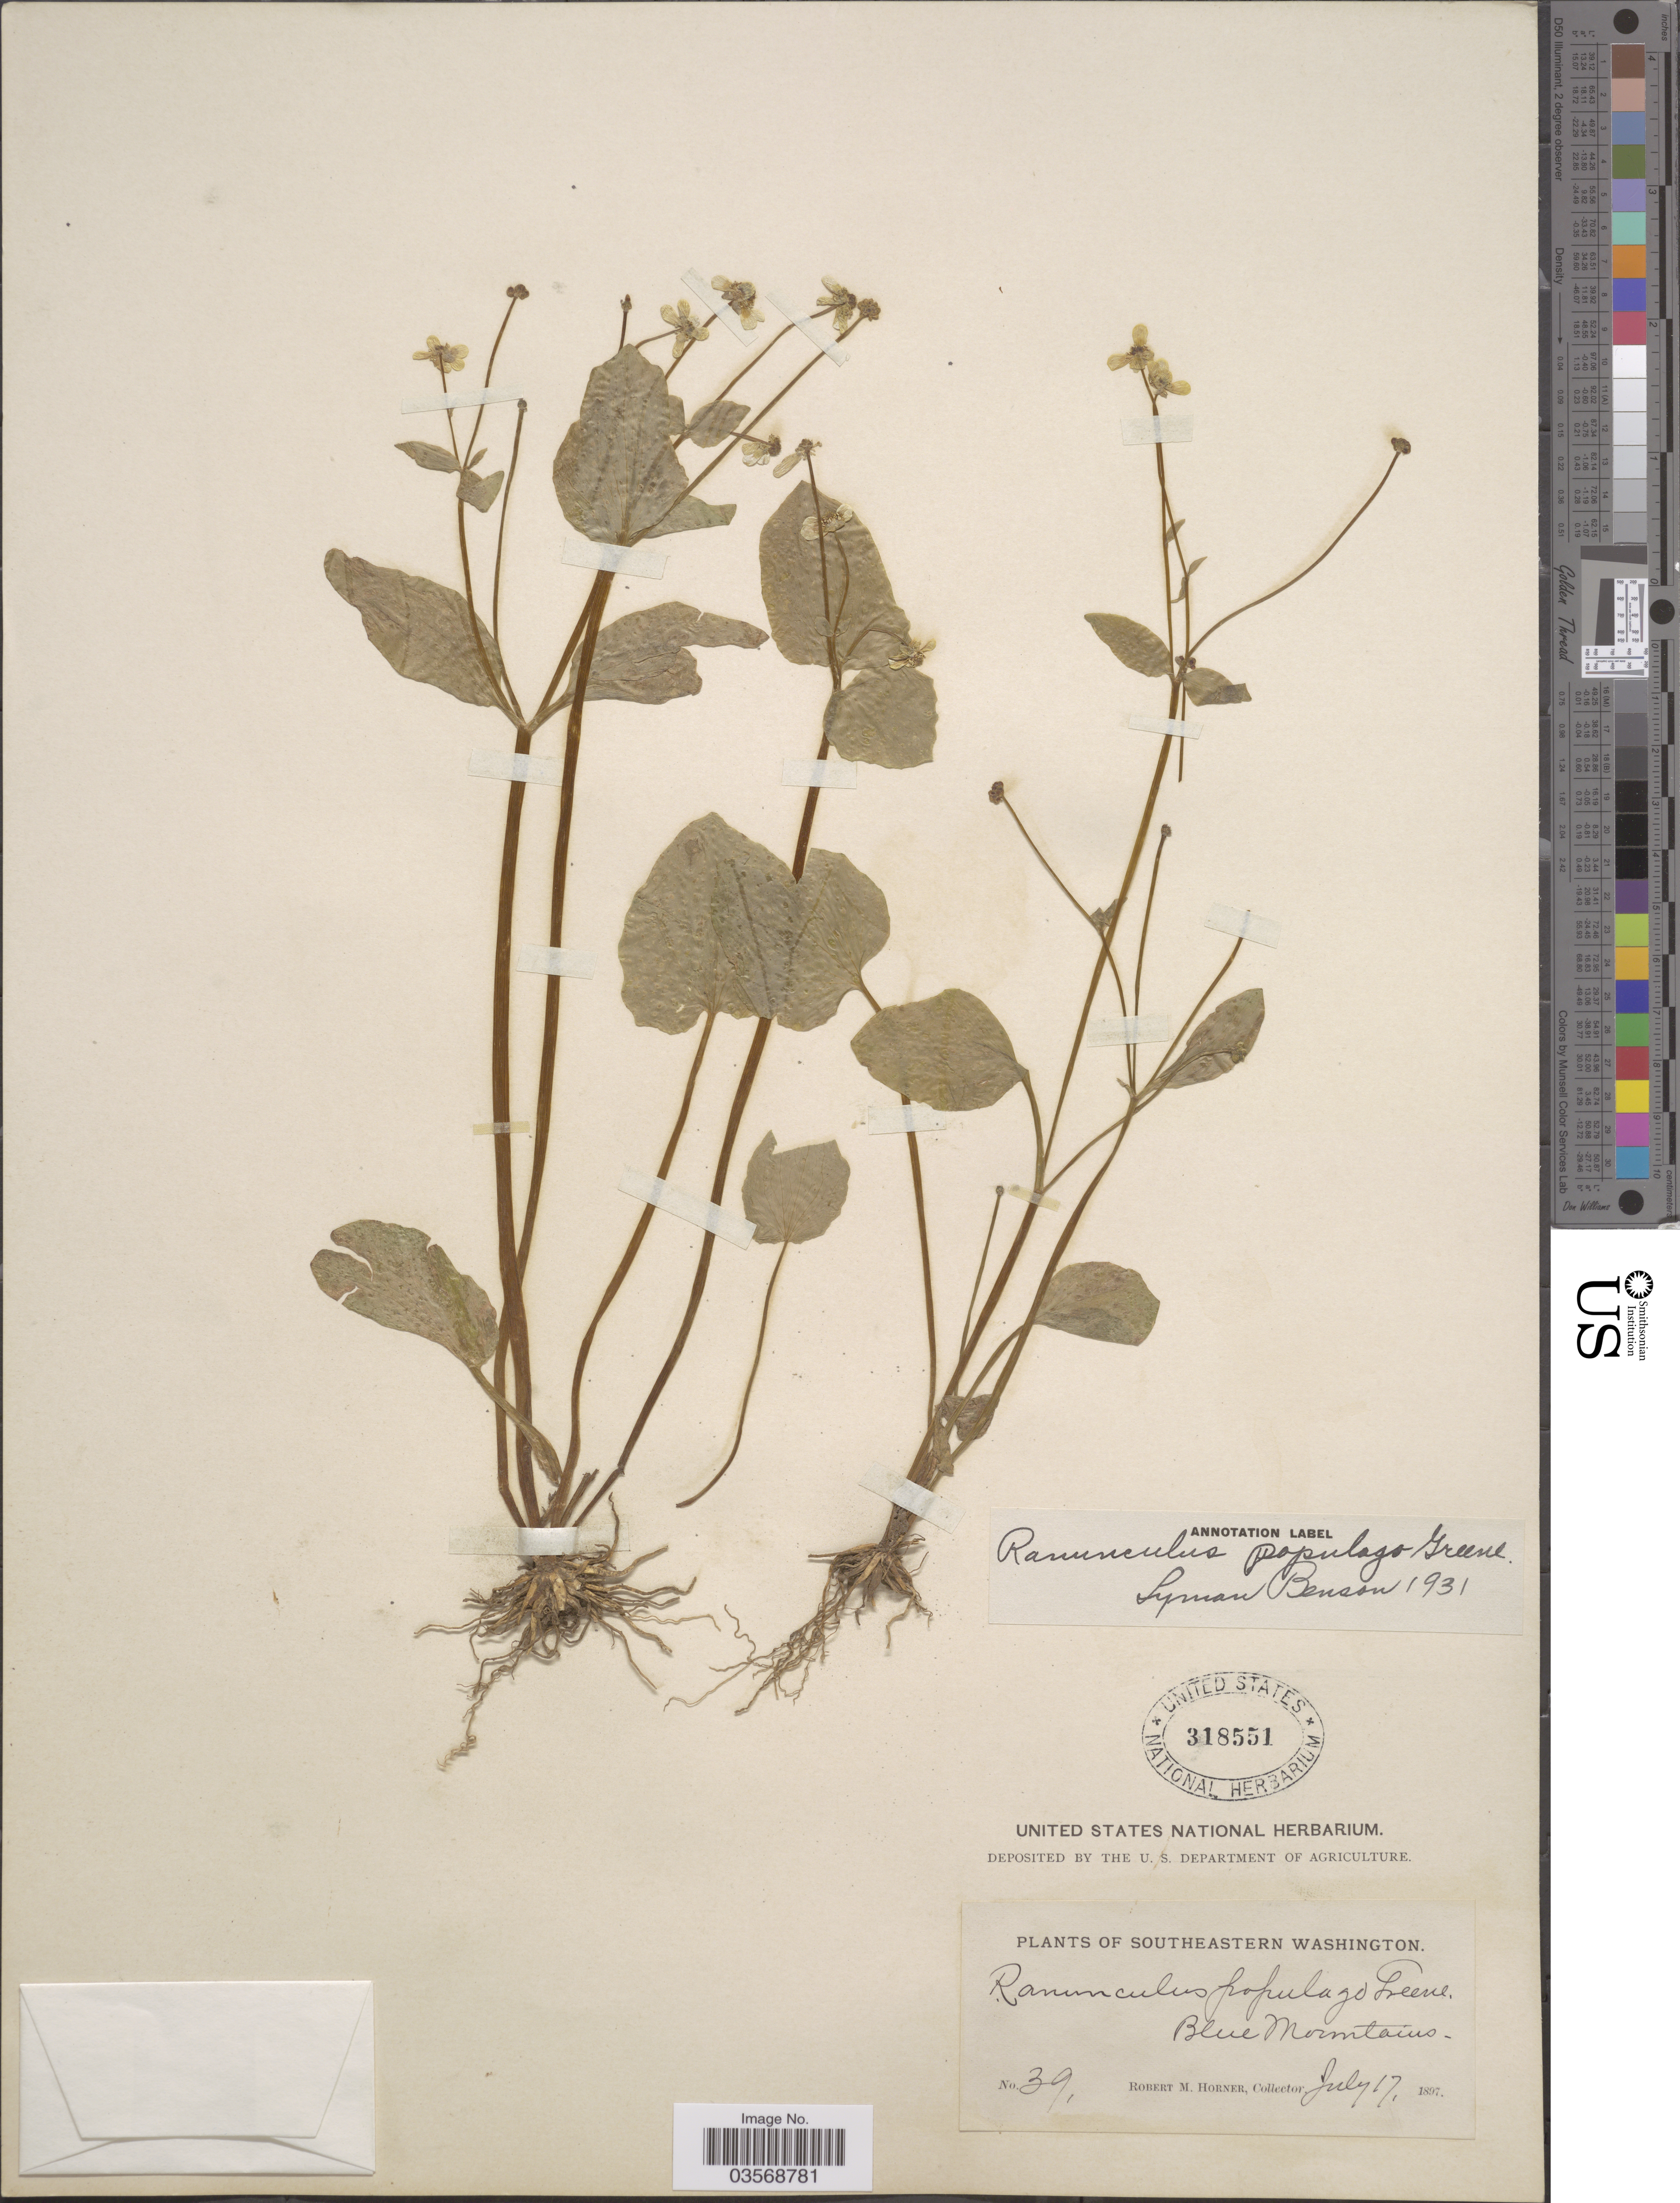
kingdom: Plantae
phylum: Tracheophyta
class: Magnoliopsida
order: Ranunculales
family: Ranunculaceae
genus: Ranunculus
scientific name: Ranunculus populago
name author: Greene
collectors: R. Horner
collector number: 39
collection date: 1897-07-17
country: United States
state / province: Washington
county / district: Clallam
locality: Southeastern Washington. Blue Mountains.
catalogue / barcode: US 318551